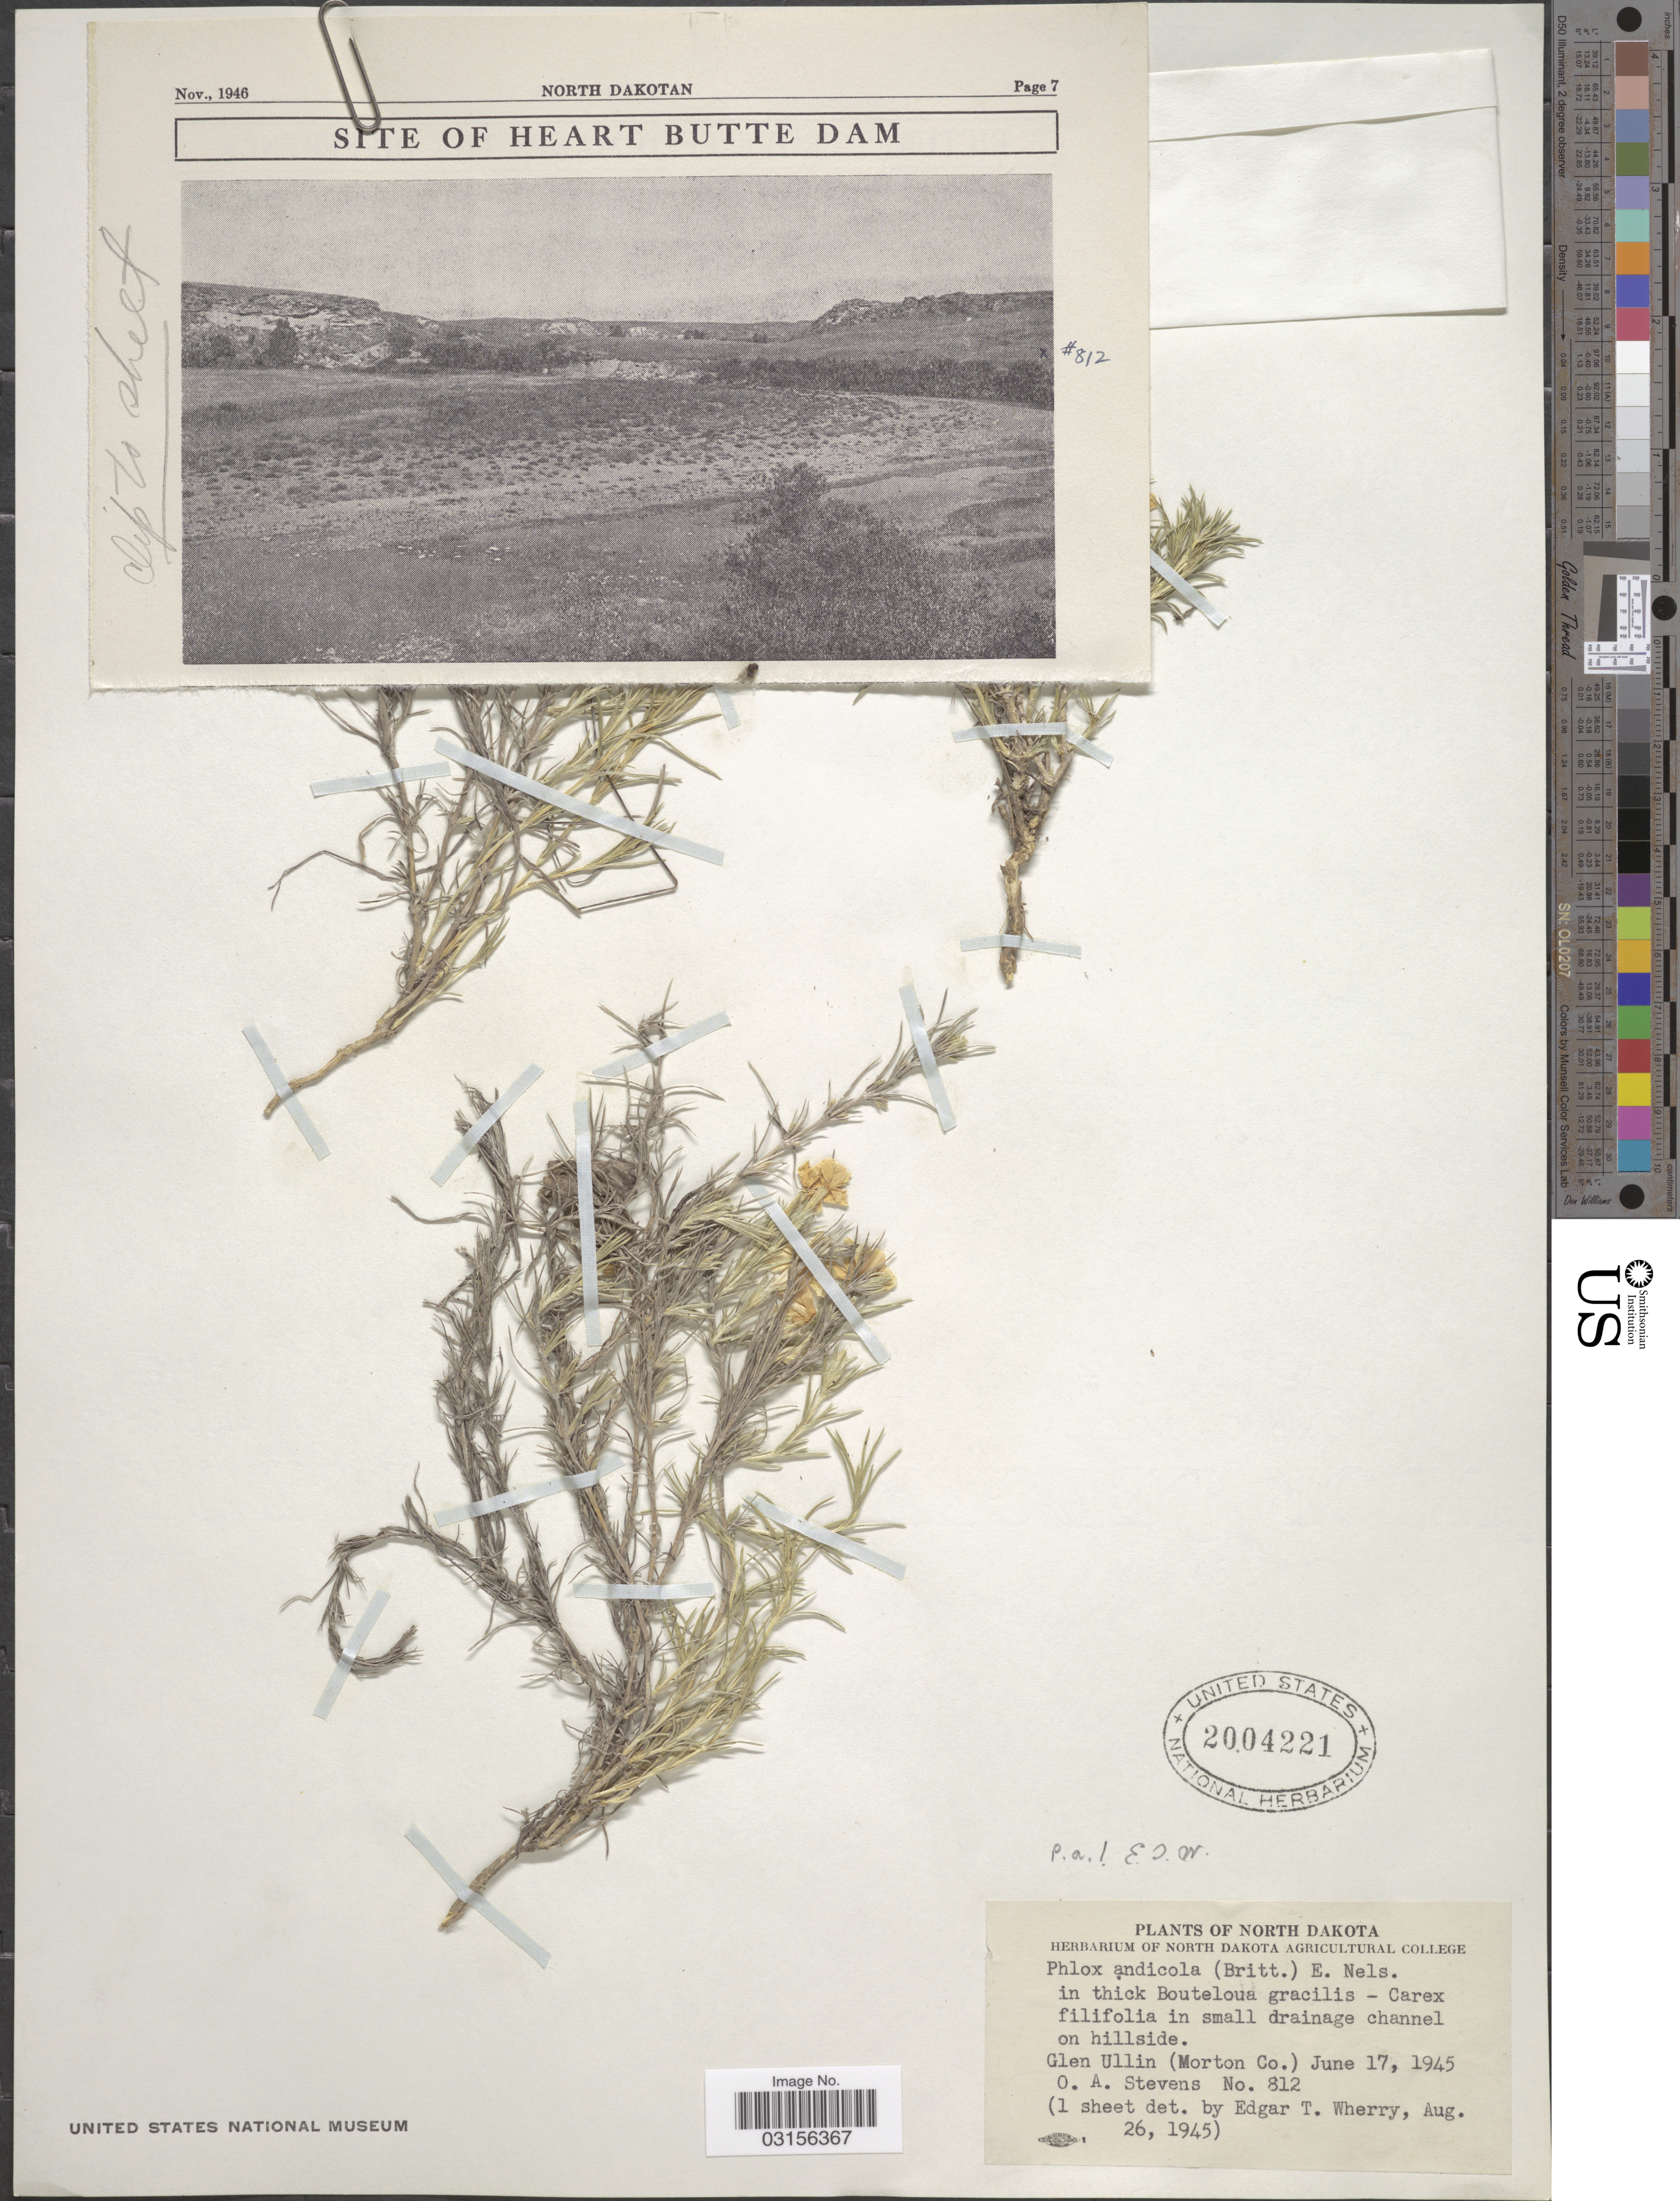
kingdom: Plantae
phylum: Tracheophyta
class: Magnoliopsida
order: Ericales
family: Polemoniaceae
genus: Phlox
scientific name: Phlox andicola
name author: (Britton) E.E. Nelson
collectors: O. A. Stevens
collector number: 812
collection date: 1945-06-17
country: United States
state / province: North Dakota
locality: Glen Ullin (Morton Co.).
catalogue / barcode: US 2004221